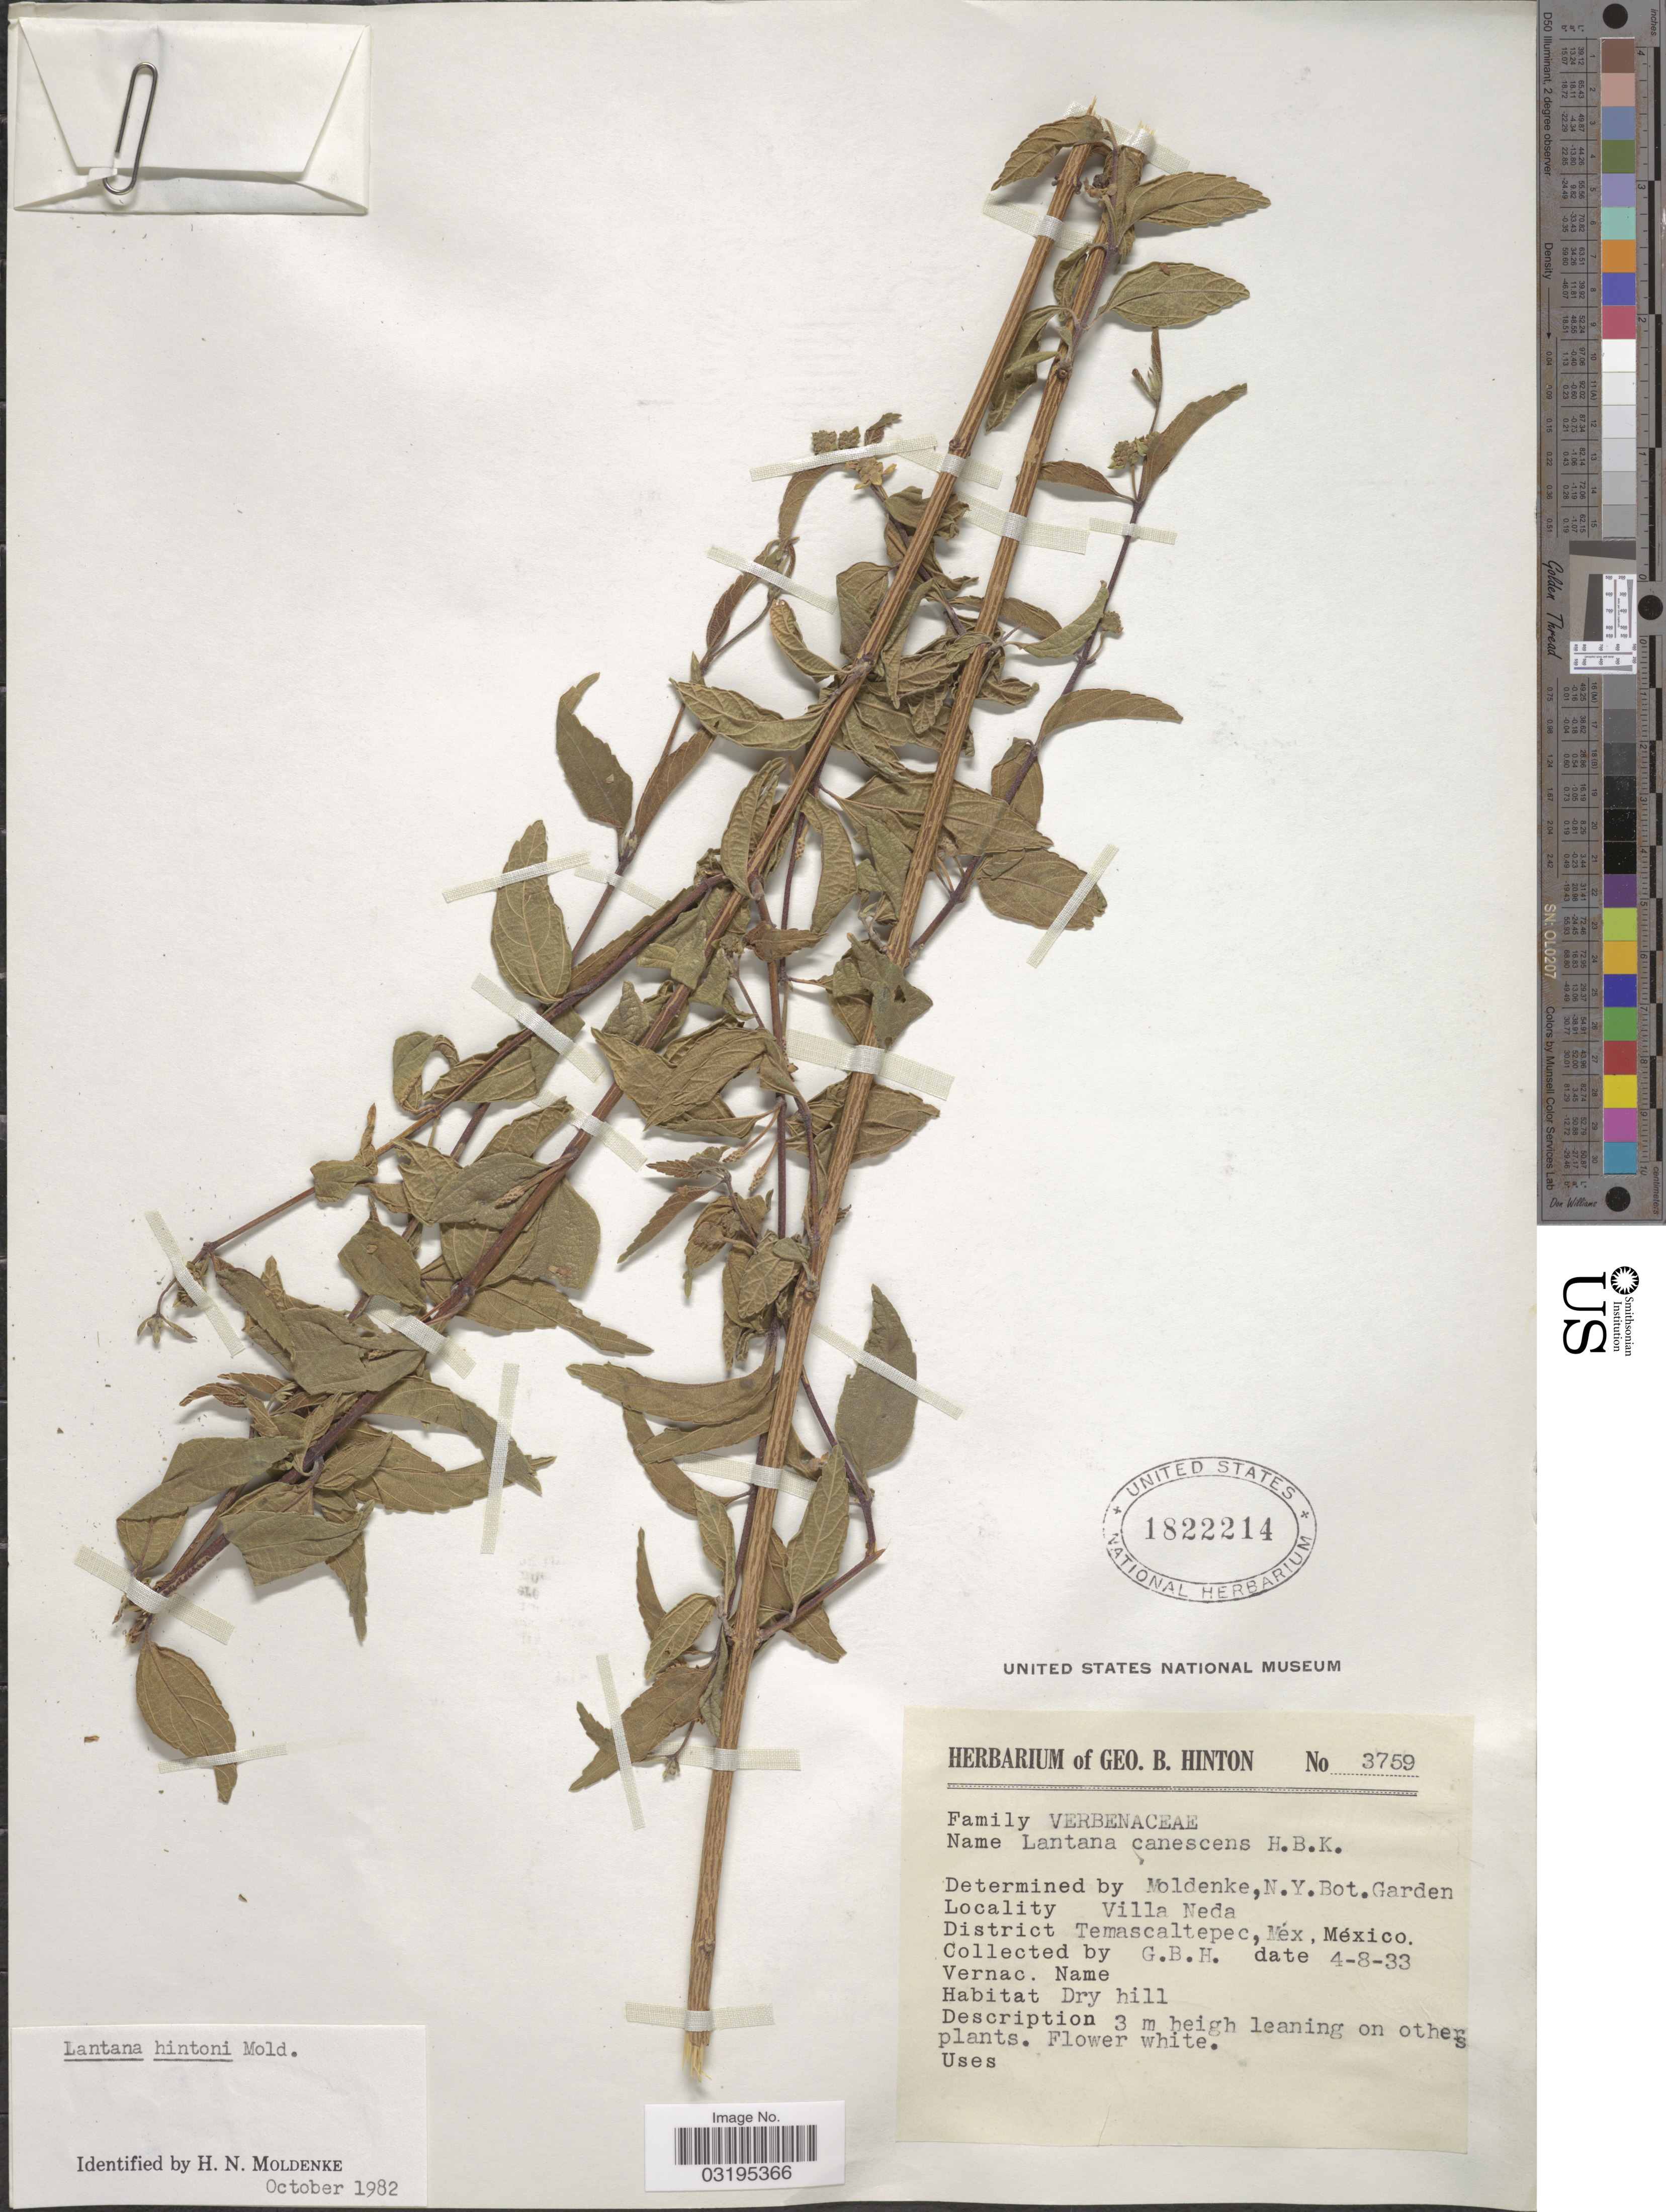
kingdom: Plantae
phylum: Tracheophyta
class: Magnoliopsida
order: Lamiales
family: Verbenaceae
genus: Lantana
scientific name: Lantana hintonii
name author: Moldenke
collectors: G. B. Hinton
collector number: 3759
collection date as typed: Transcribed d/m/y: 4/8/33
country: Mexico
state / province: México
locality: Villa Neda. District Temascaltepec.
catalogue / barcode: US 1822214